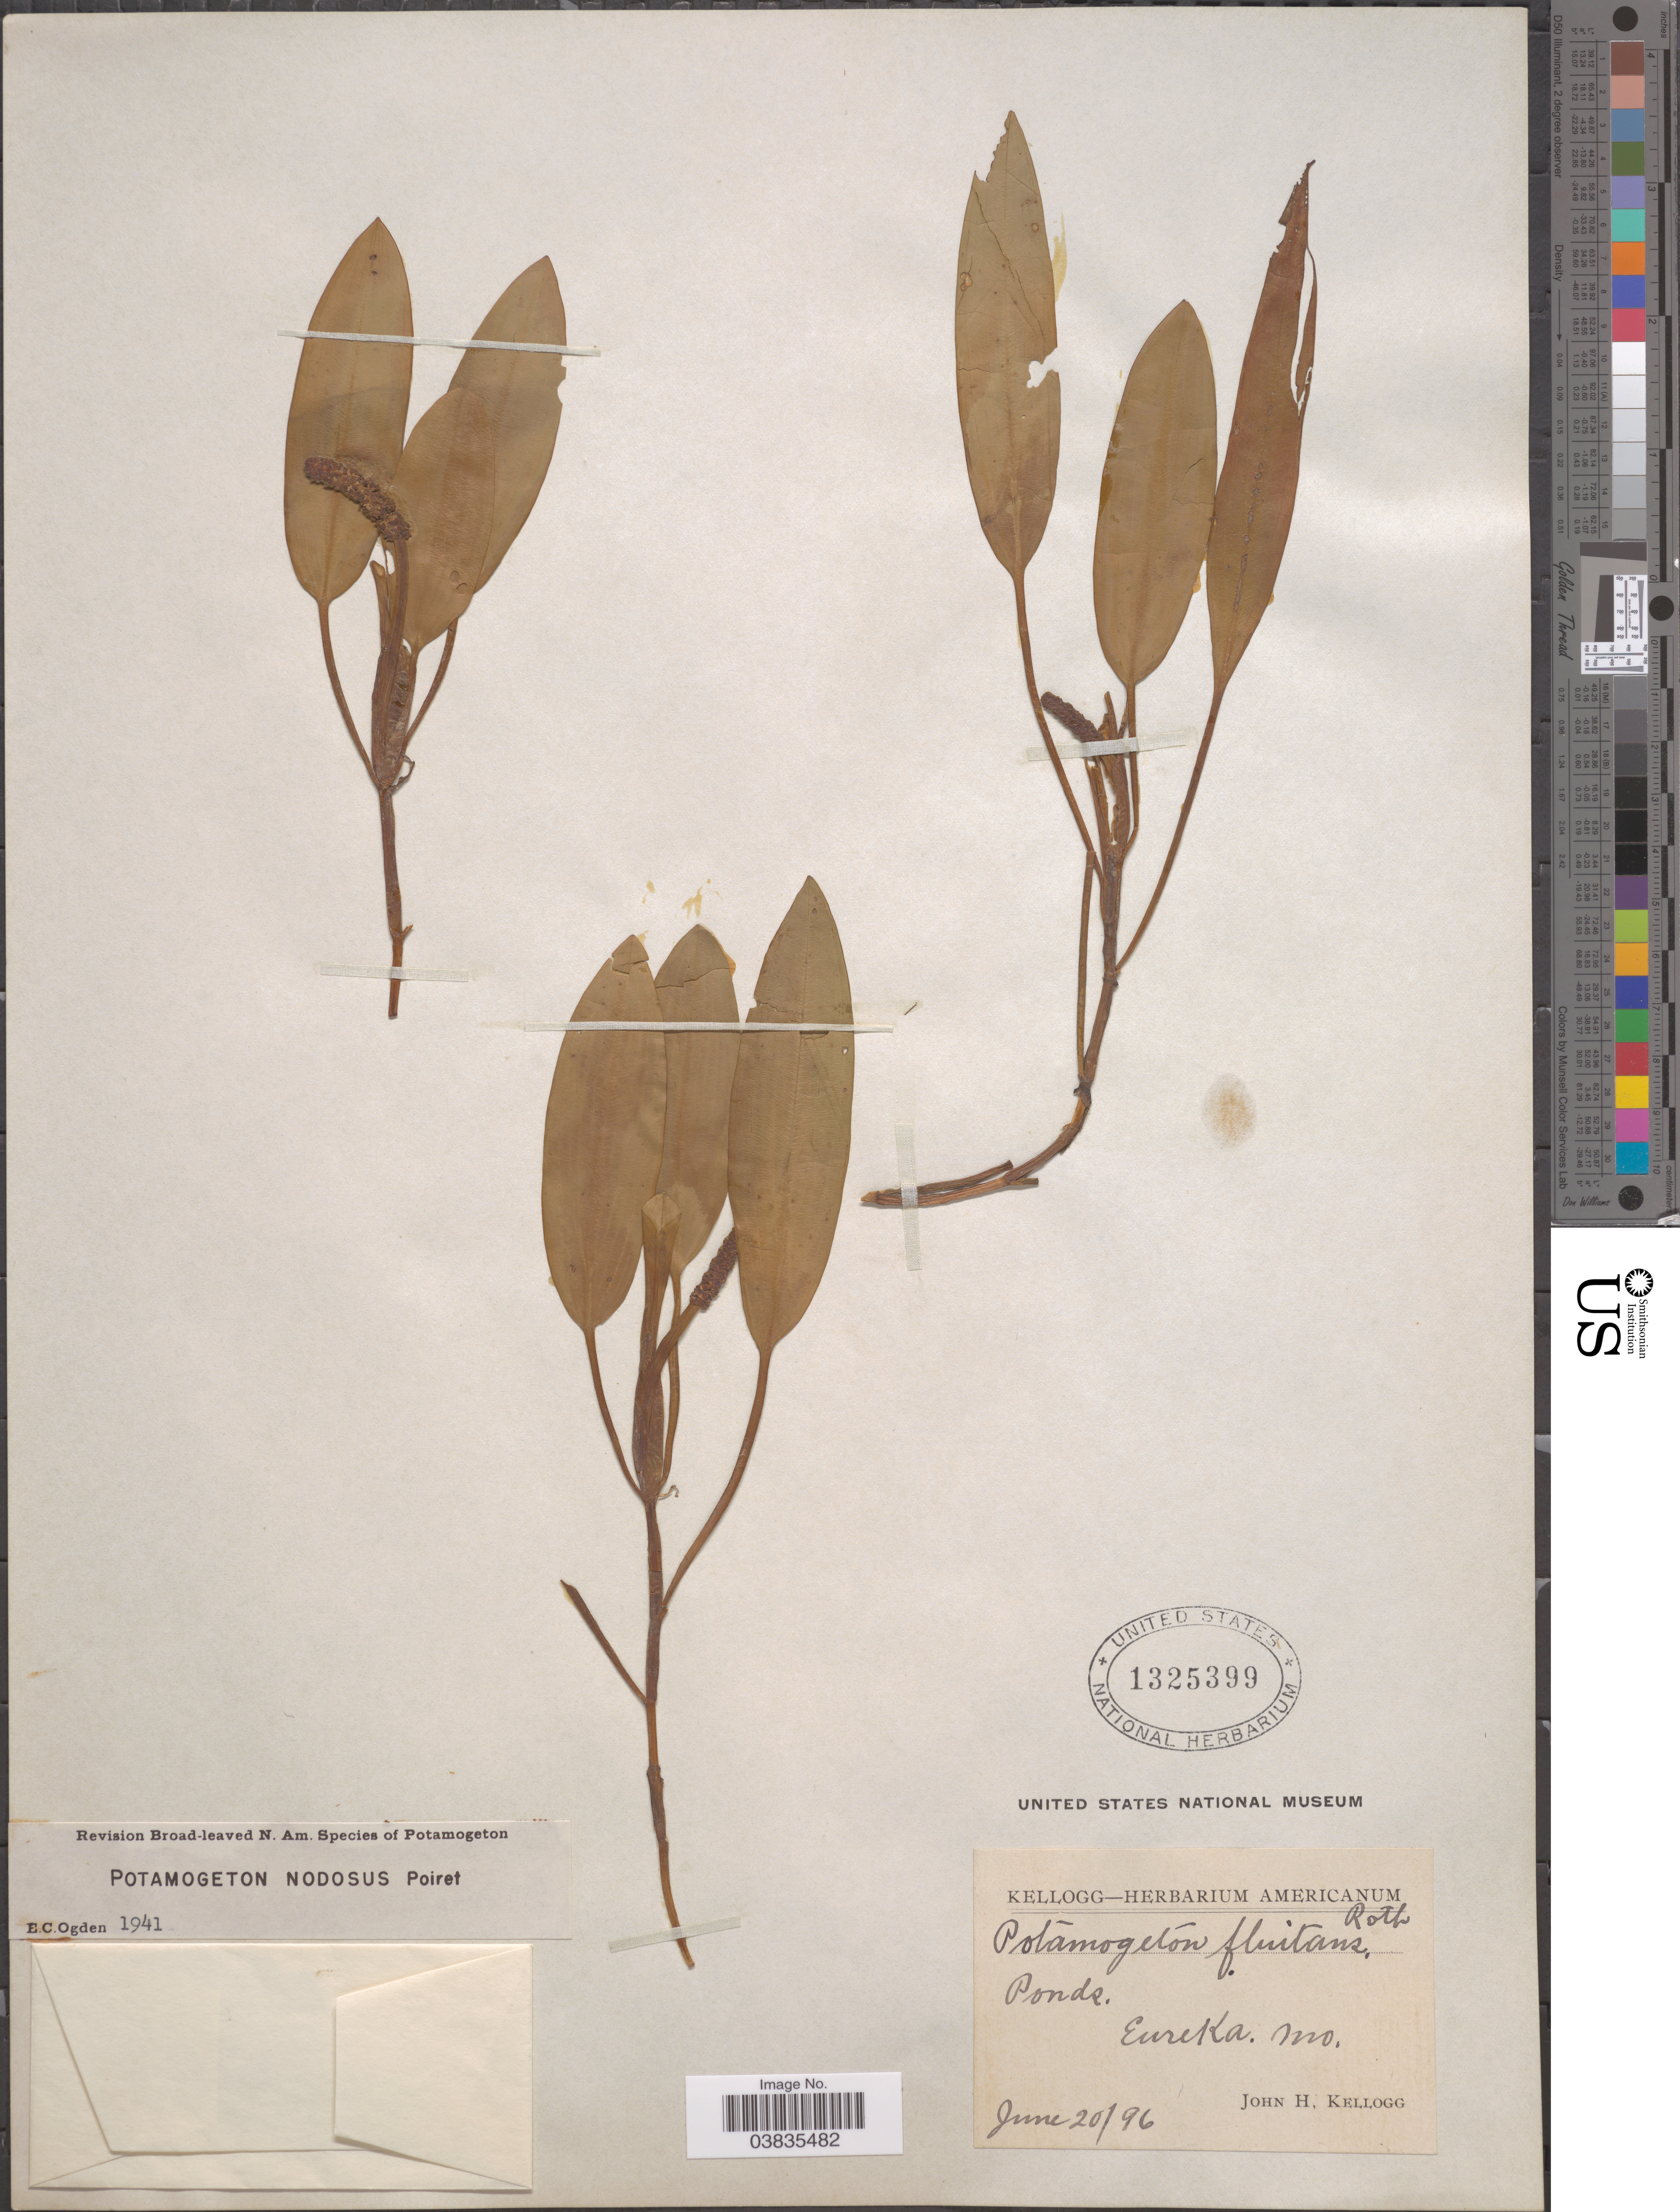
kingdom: Plantae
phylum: Tracheophyta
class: Liliopsida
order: Alismatales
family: Potamogetonaceae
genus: Potamogeton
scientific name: Potamogeton nodosus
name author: Poir.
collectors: J. H. Kellogg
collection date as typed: Transcribed d/m/y: 20/6/96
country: United States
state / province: Missouri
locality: Eureka.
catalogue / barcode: US 1325399